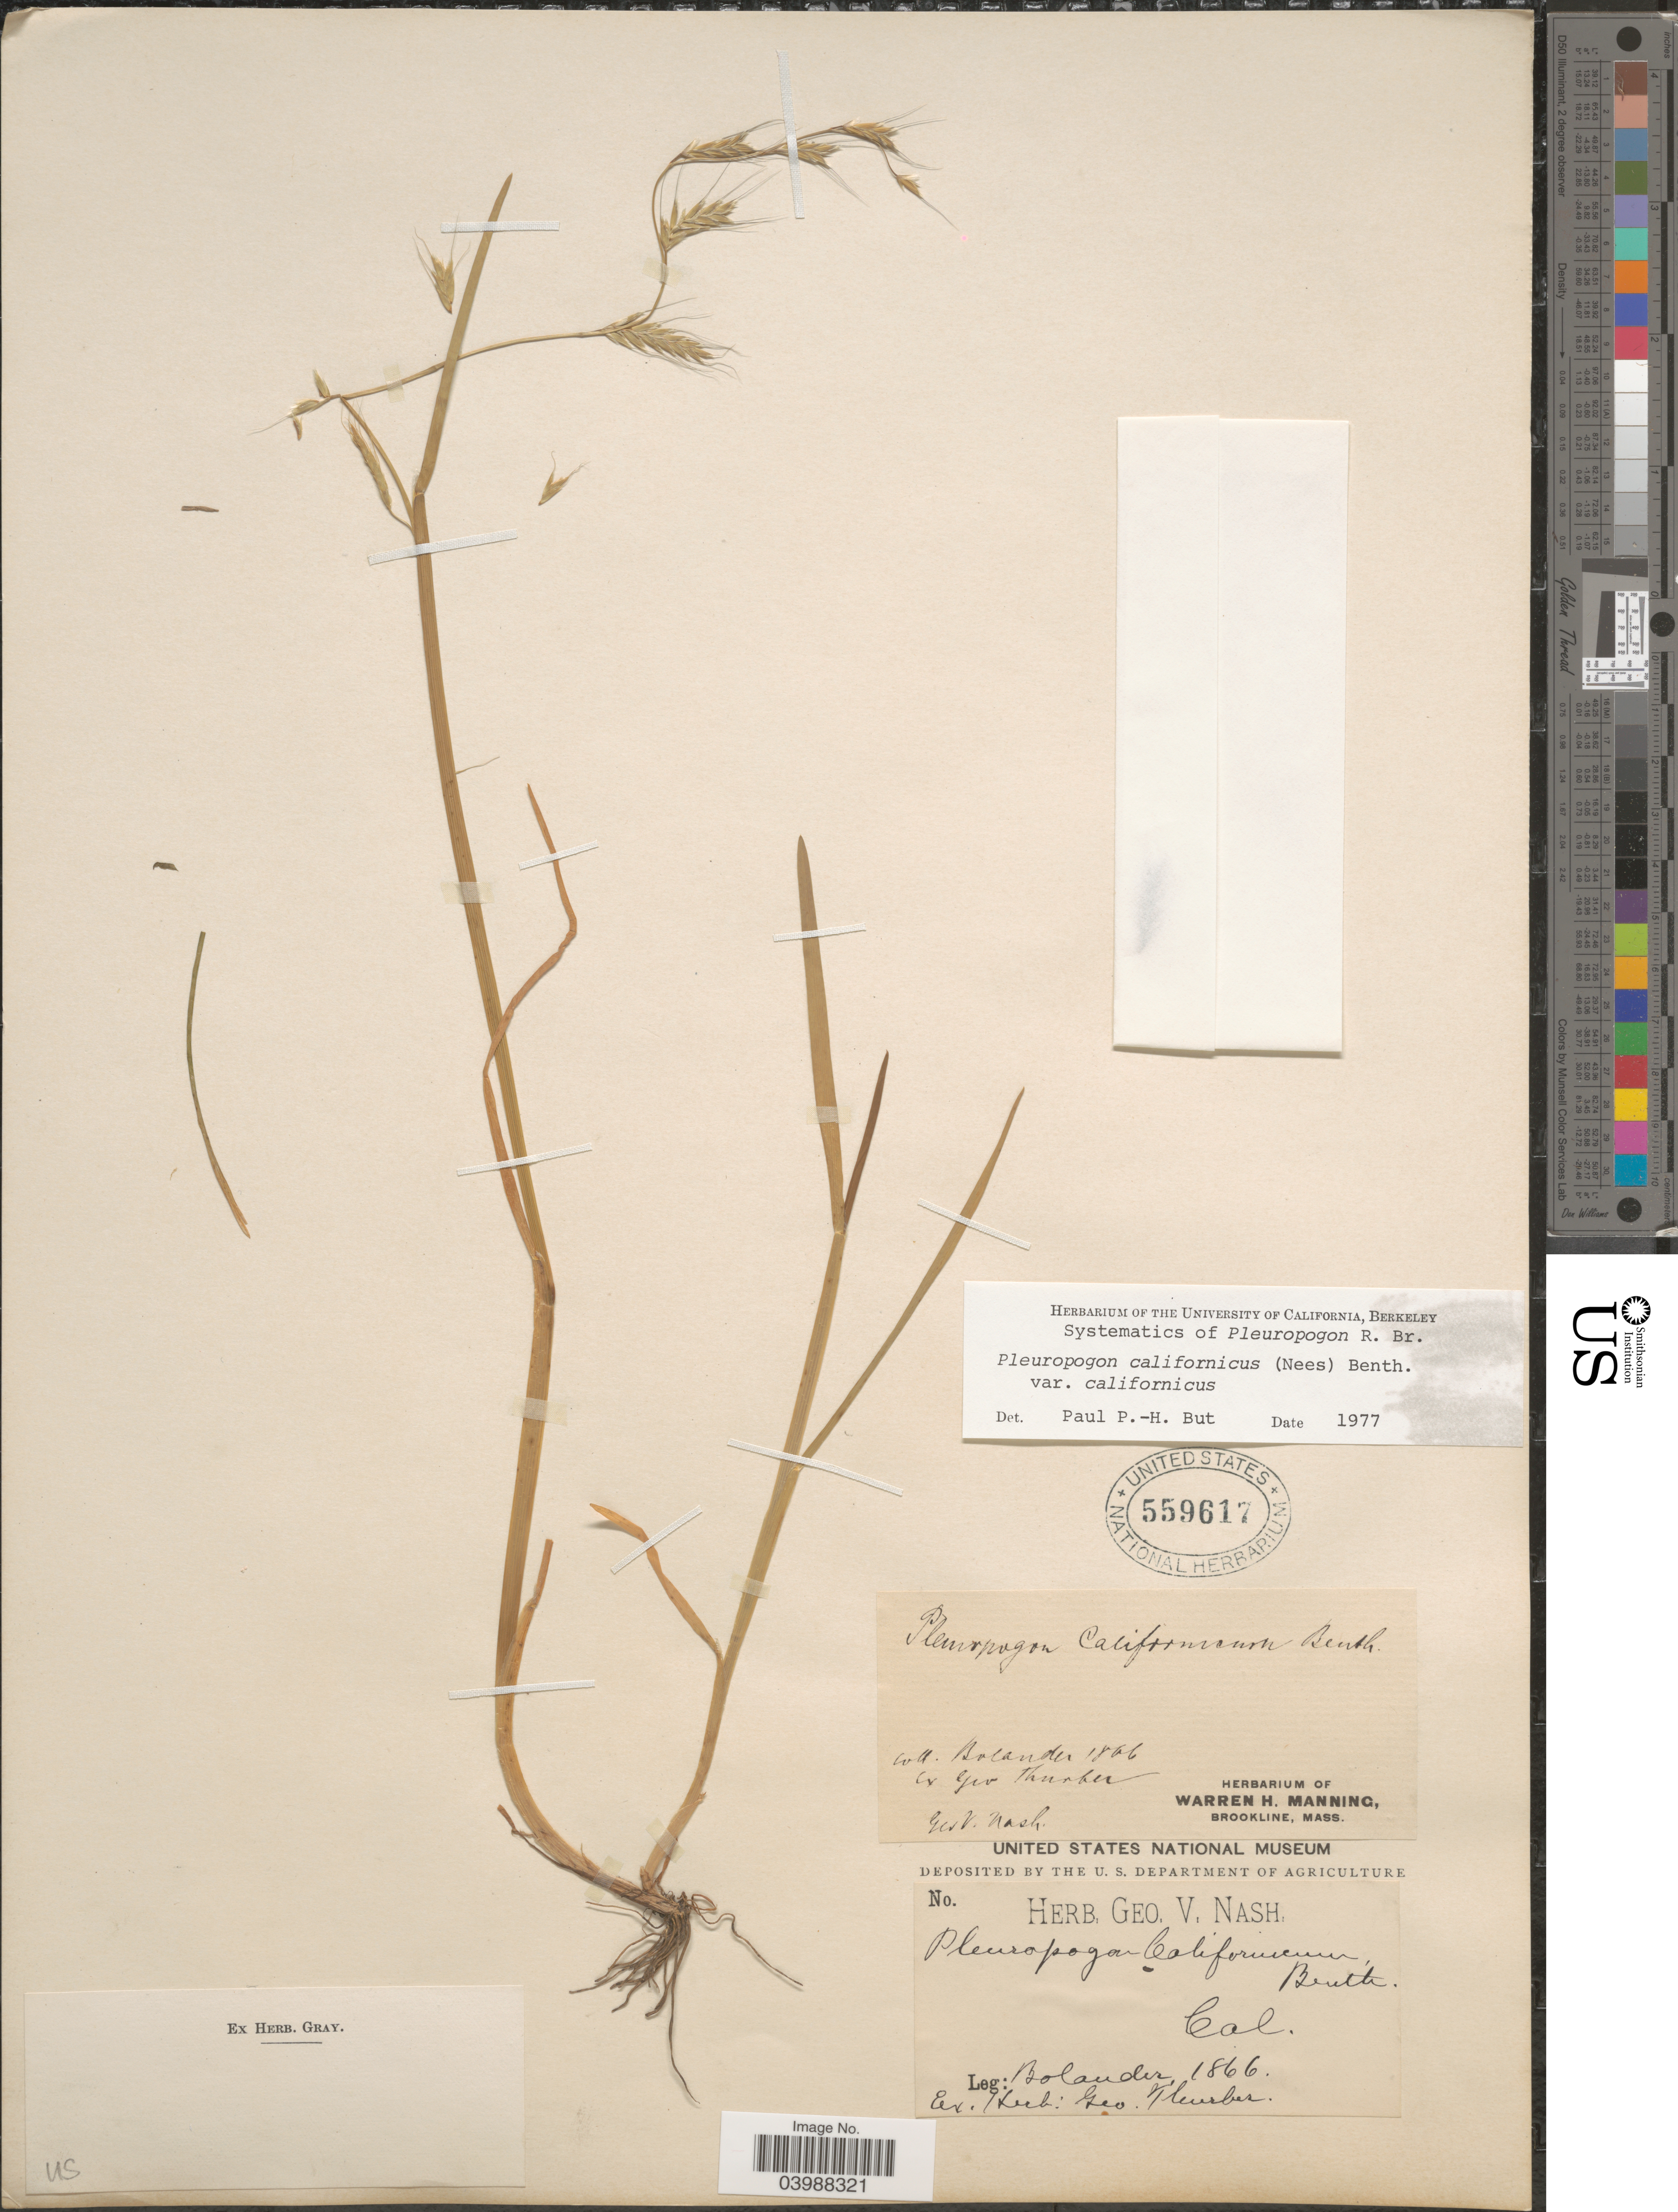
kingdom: Plantae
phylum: Tracheophyta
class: Liliopsida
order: Poales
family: Poaceae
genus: Pleuropogon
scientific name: Pleuropogon californicus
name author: (Nees) Benth. ex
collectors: H. Bolander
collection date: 1866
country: United States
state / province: California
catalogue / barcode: US 559617